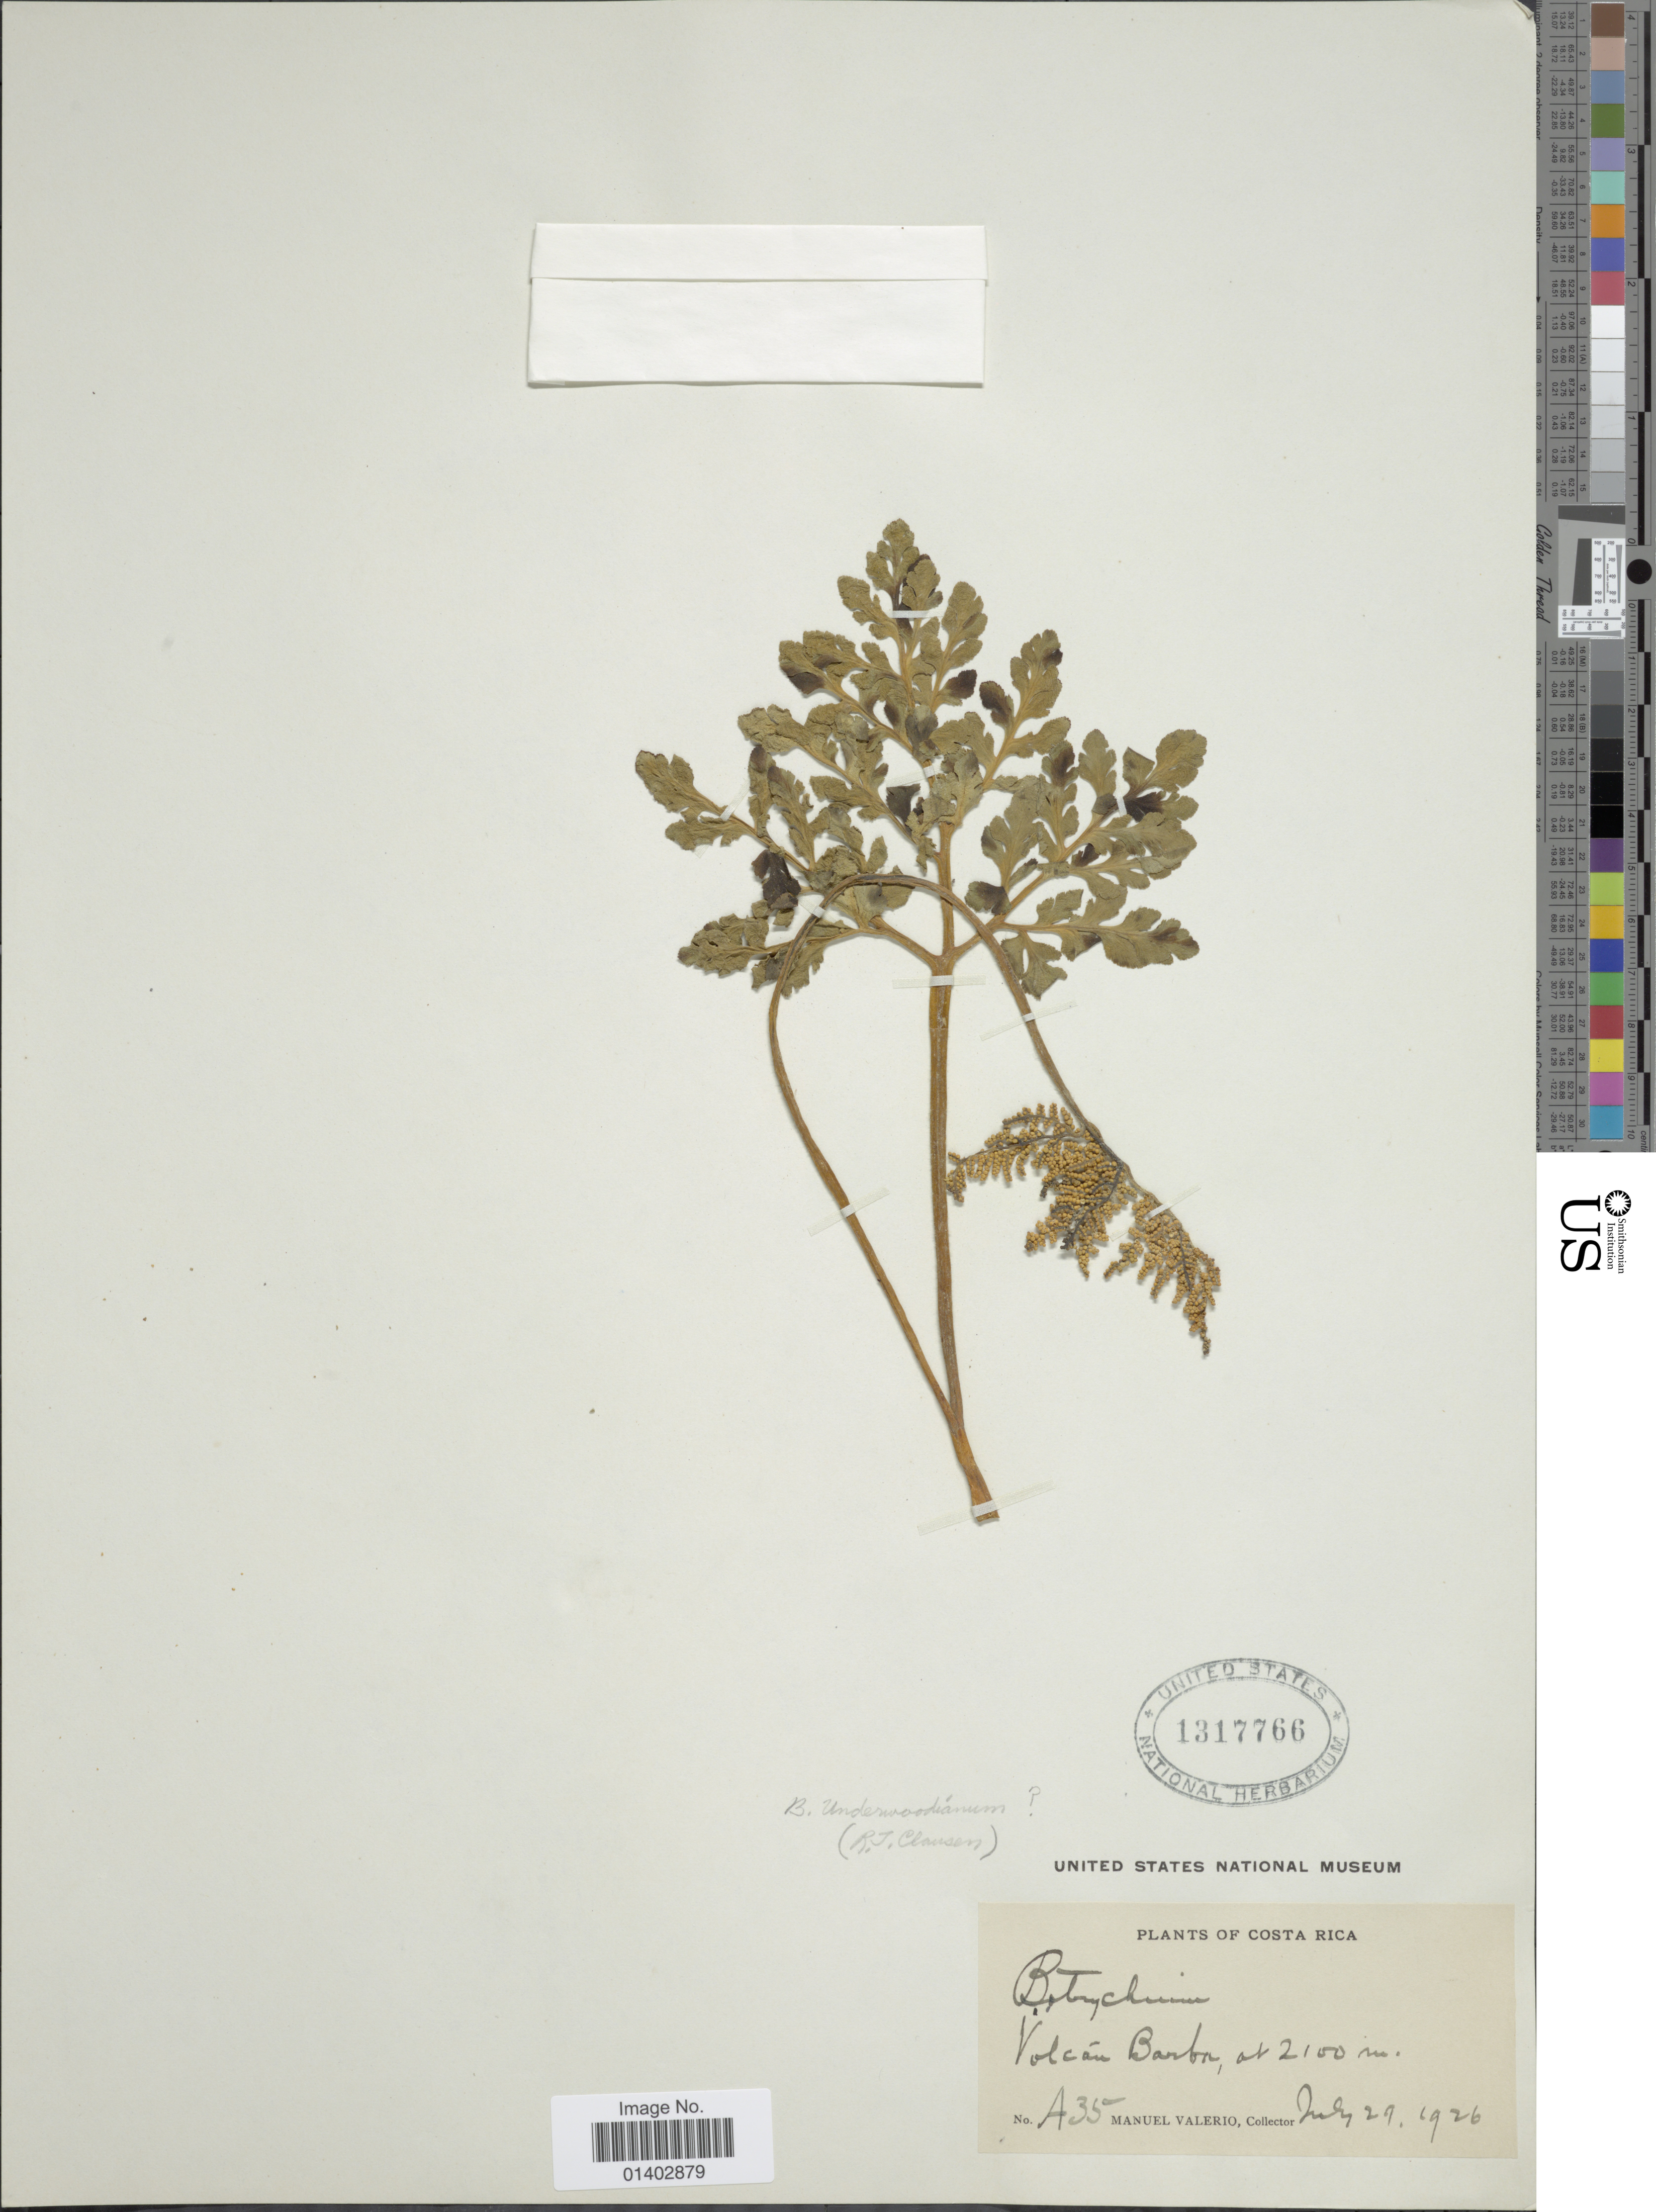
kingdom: Plantae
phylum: Tracheophyta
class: Polypodiopsida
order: Ophioglossales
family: Ophioglossaceae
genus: Botrychium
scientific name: Botrychium underwoodianum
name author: Maxon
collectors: M. Valerio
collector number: A35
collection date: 1926-07-29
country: Costa Rica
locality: Volcán Barba [Barva Volcano]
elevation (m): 2100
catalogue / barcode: US 1317766